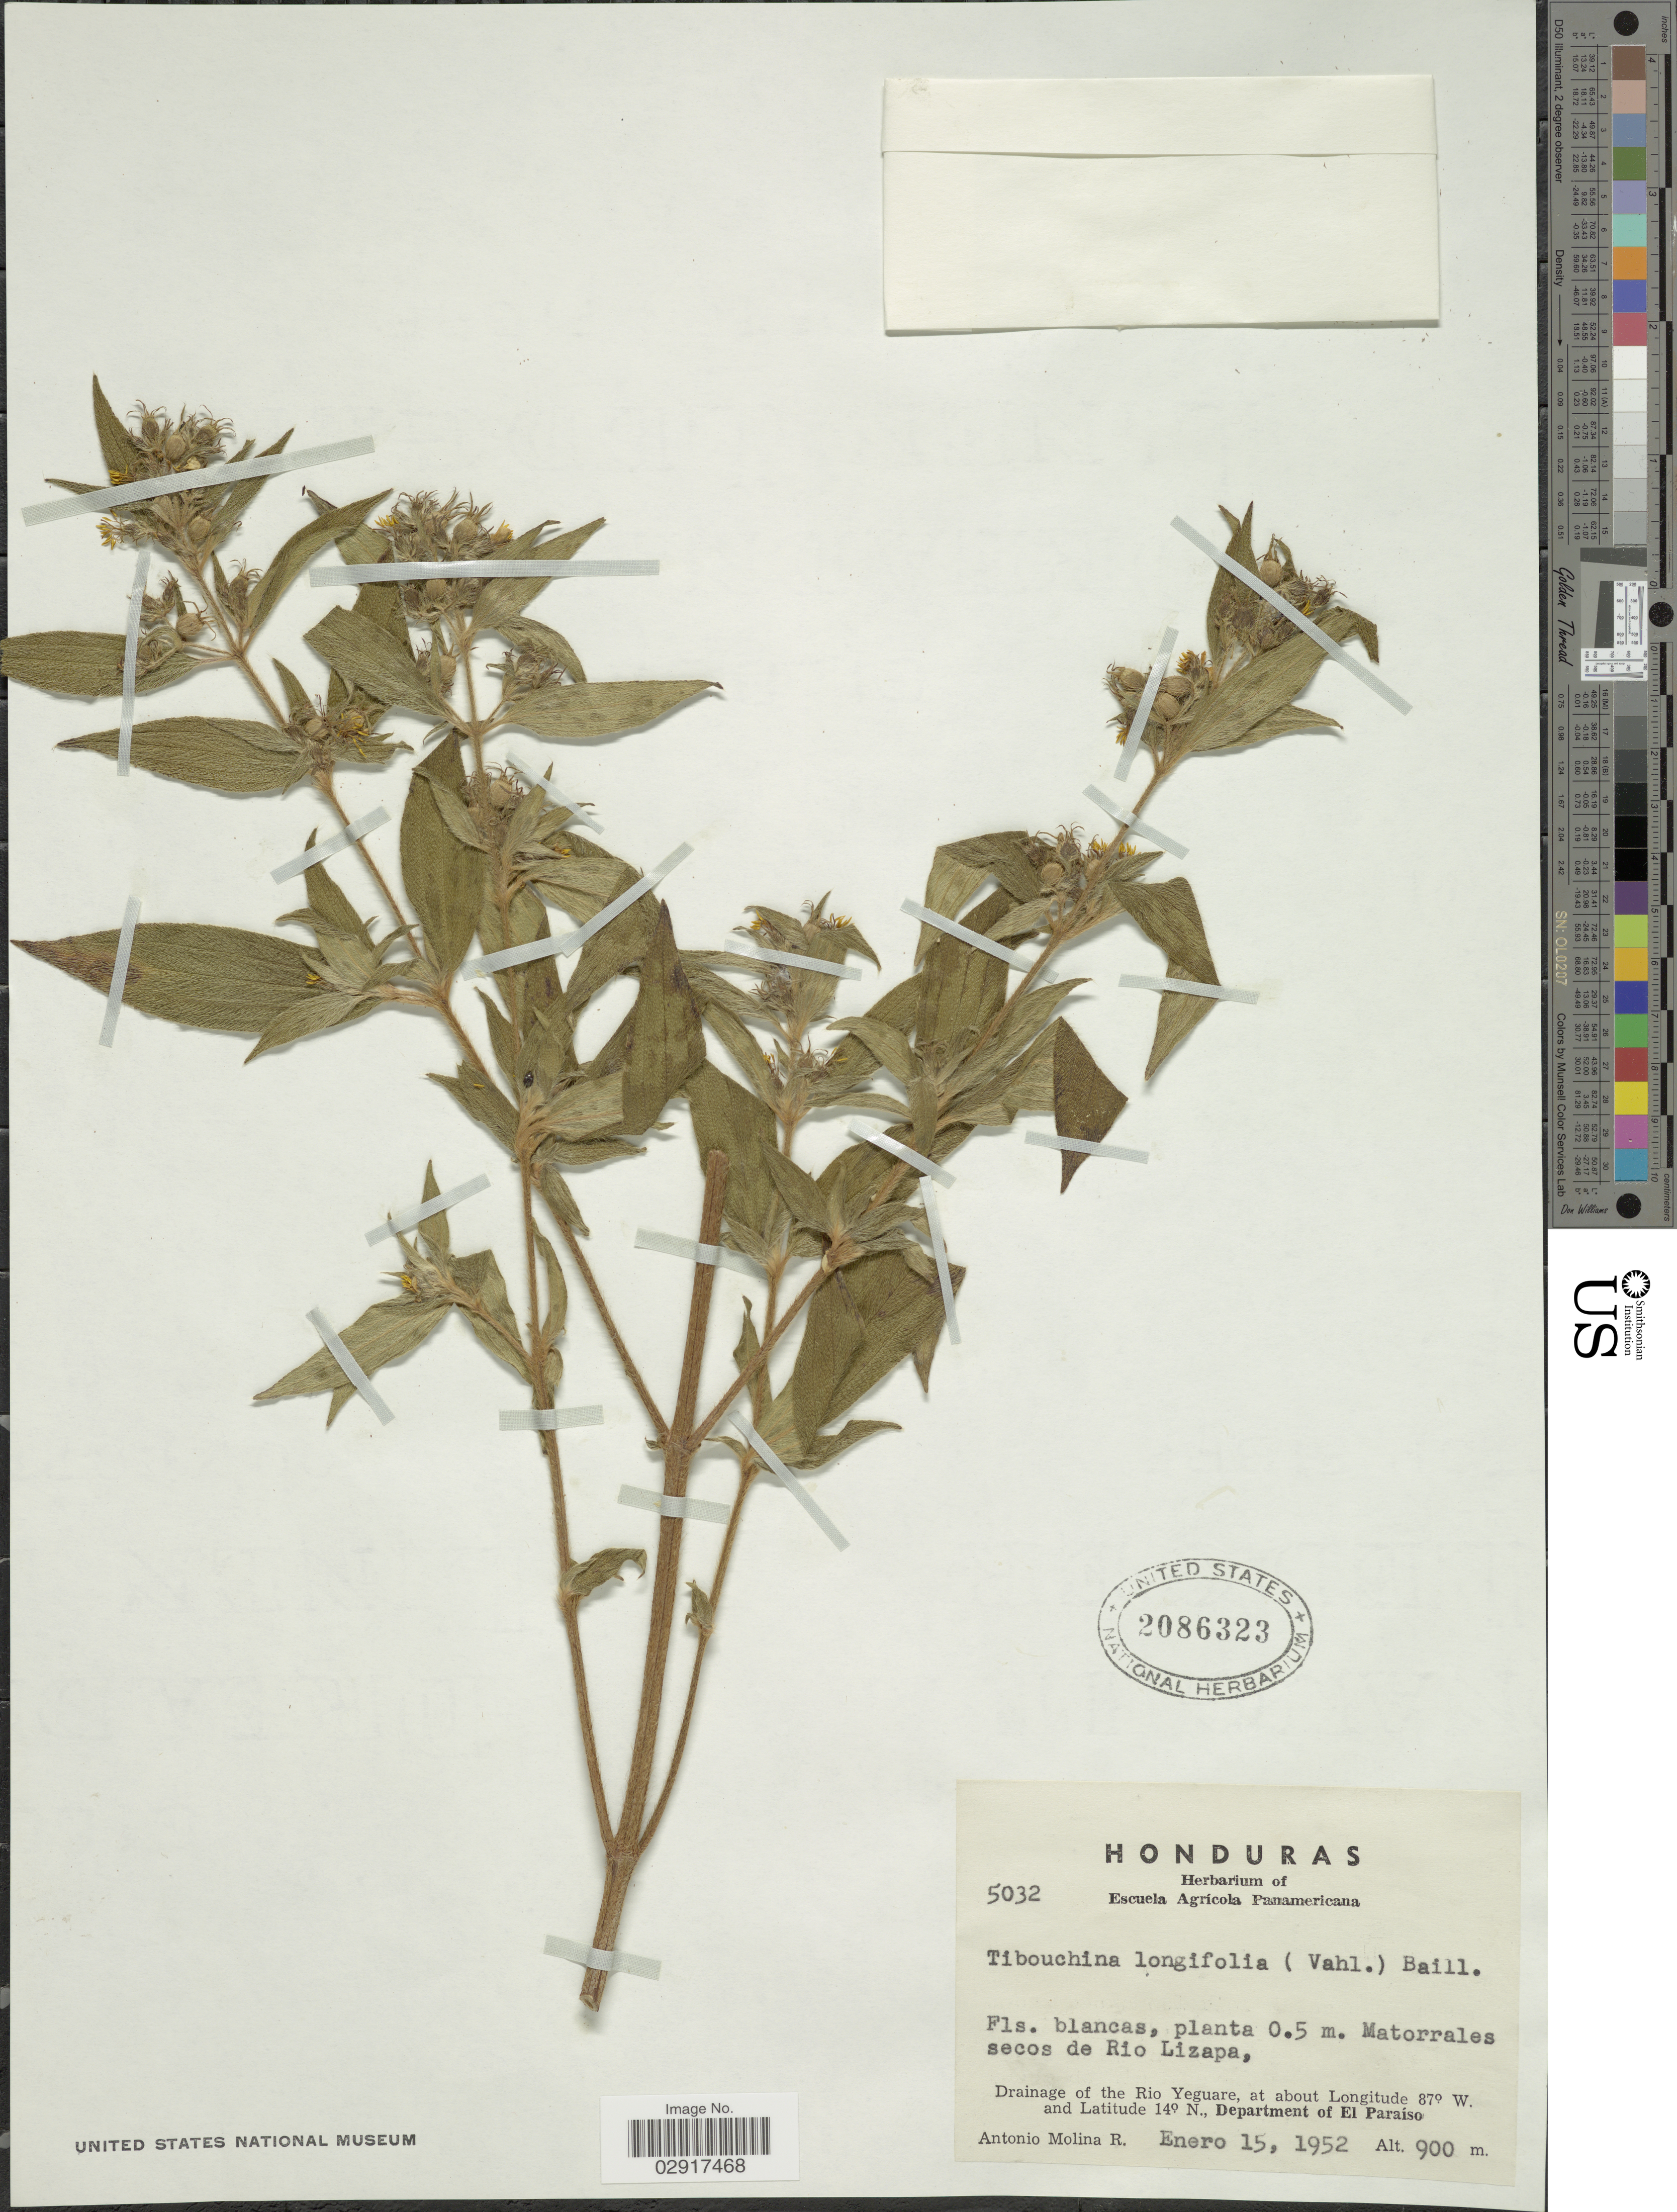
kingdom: Plantae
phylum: Tracheophyta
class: Magnoliopsida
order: Myrtales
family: Melastomataceae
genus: Chaetogastra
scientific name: Chaetogastra longifolia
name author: (Vahl) DC.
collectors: A. Molina R.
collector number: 5032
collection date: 1952-01-15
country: Honduras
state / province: El Paraíso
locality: Matorrales secos de Rio Lizapa, Drainage of the Rio Yeguare. Department of El Paraíso.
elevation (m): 900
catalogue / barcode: US 2086323